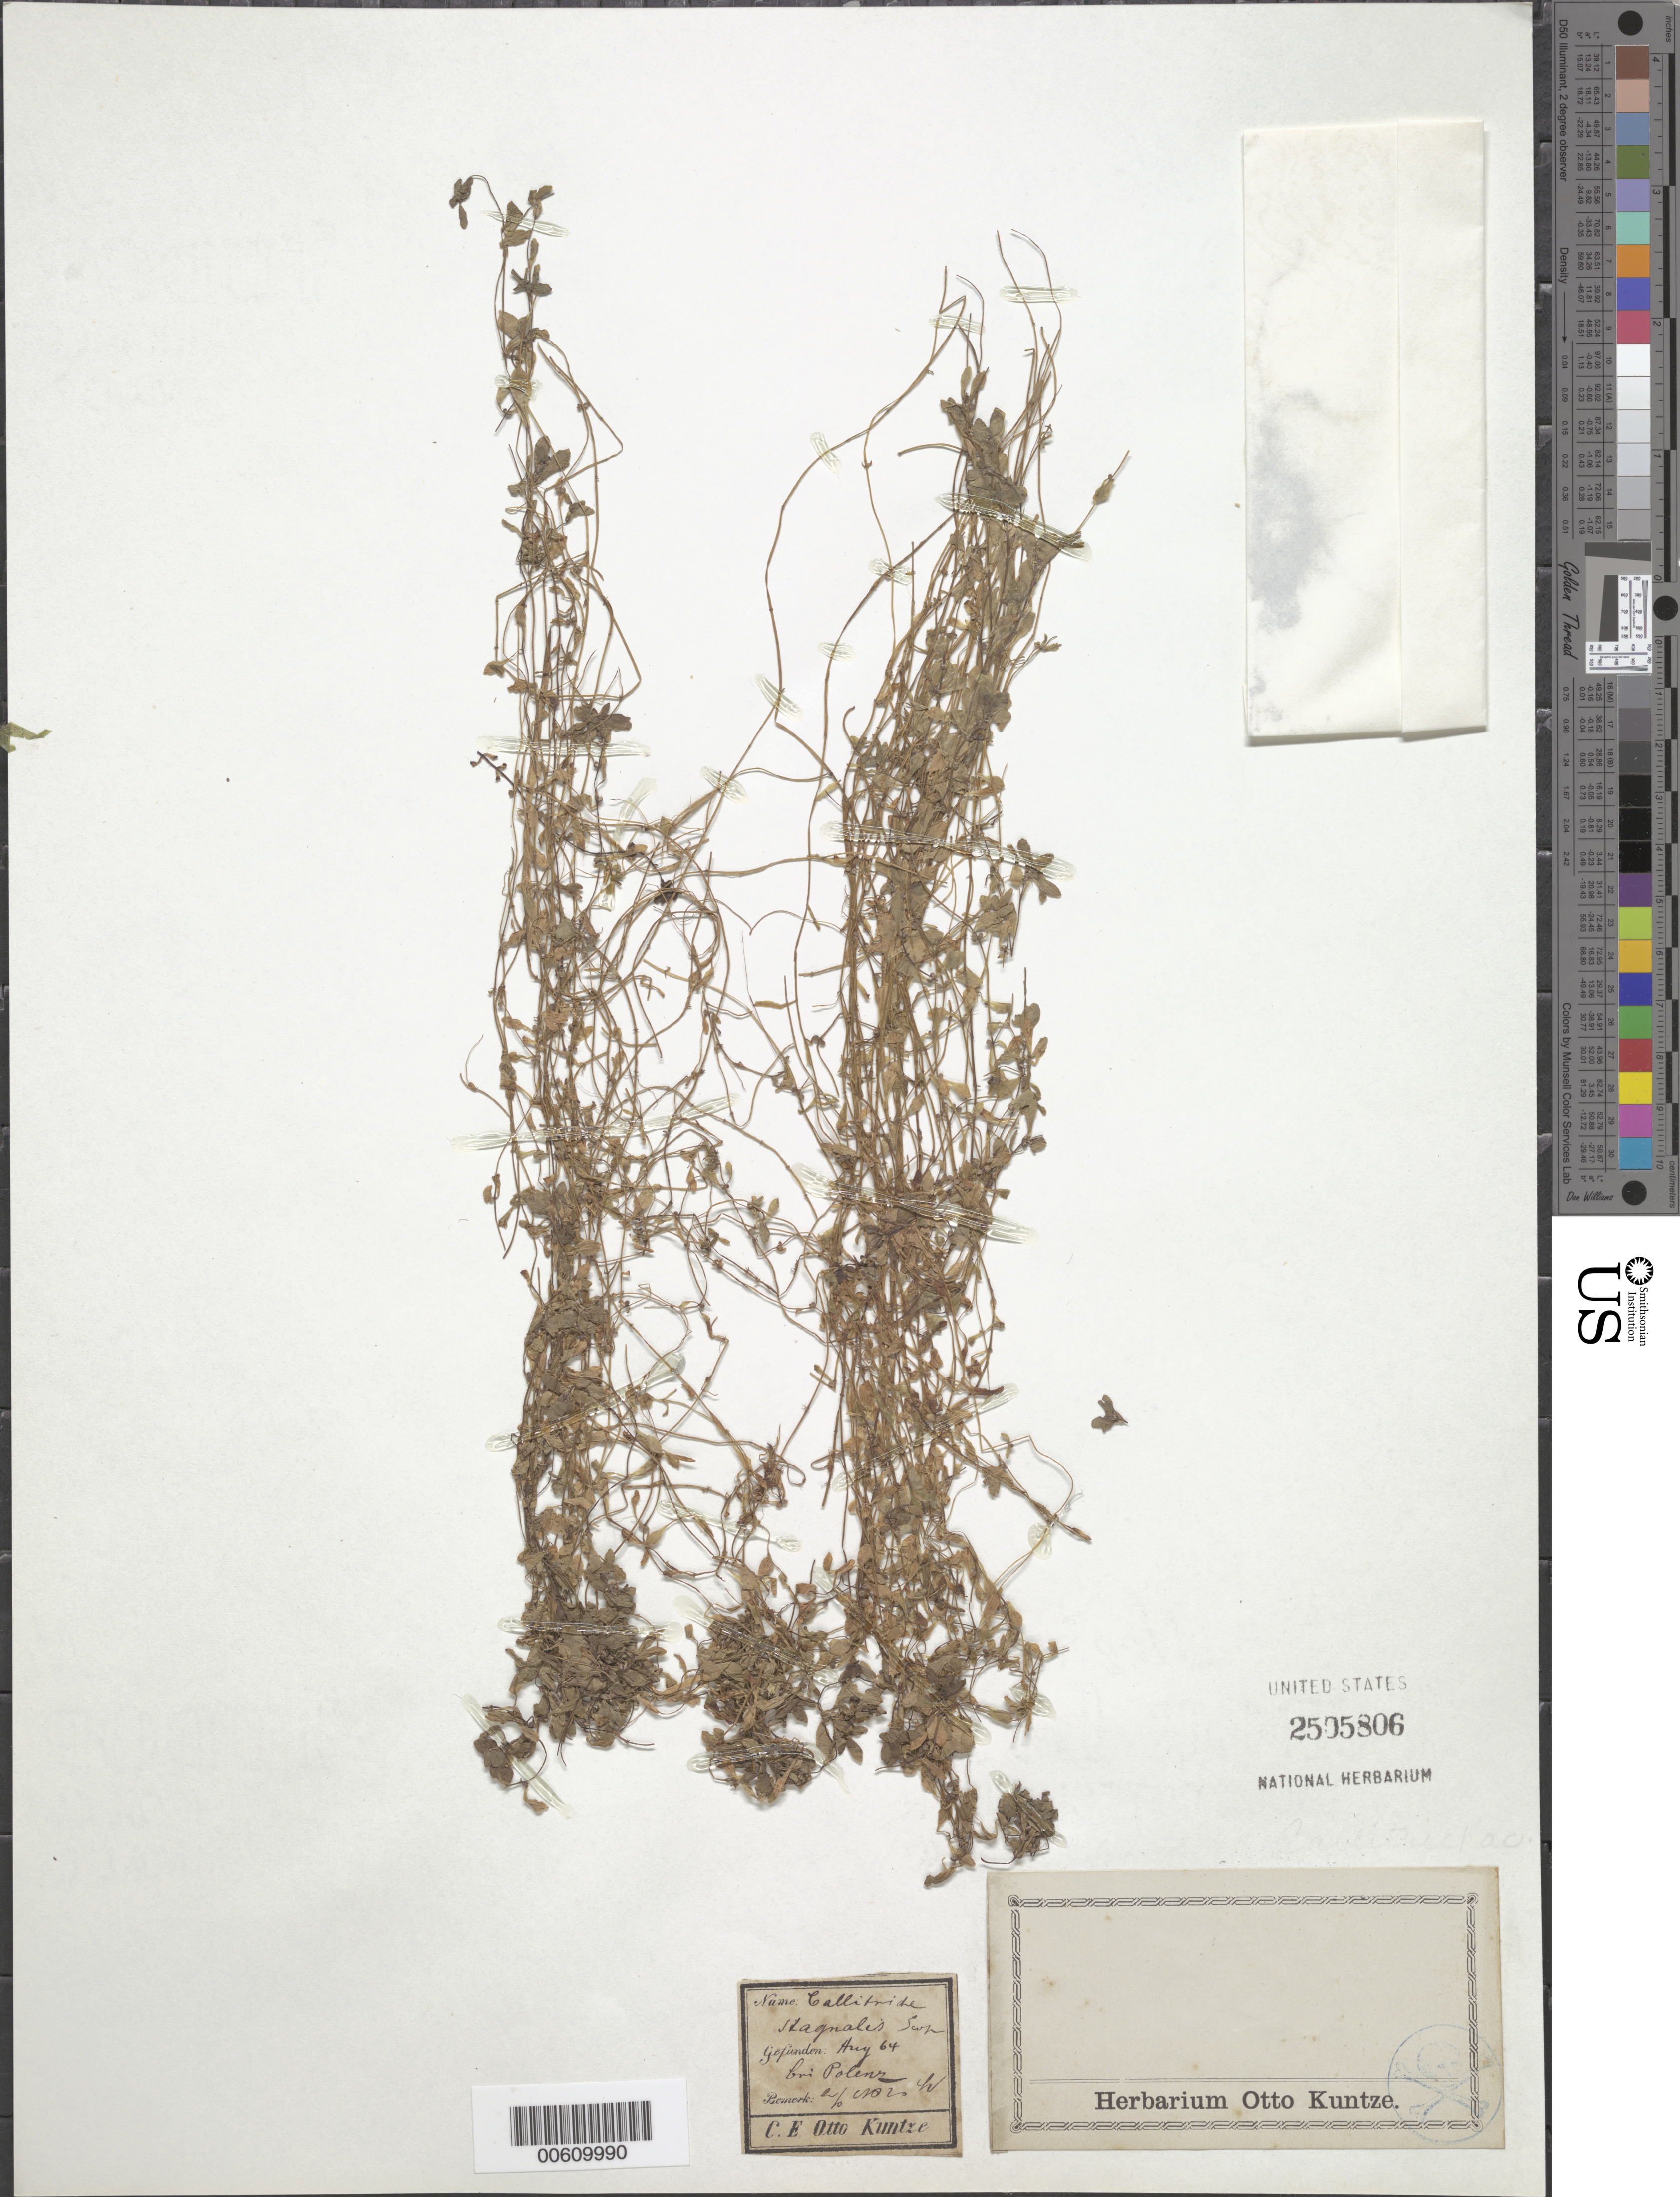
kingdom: Plantae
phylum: Tracheophyta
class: Magnoliopsida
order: Lamiales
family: Plantaginaceae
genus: Callitriche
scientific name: Callitriche stagnalis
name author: Scop.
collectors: C.E.O. Kuntze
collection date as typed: Aug 1864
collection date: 1864-08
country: Germany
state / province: Sachsen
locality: Near Polenz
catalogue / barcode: US 2505806